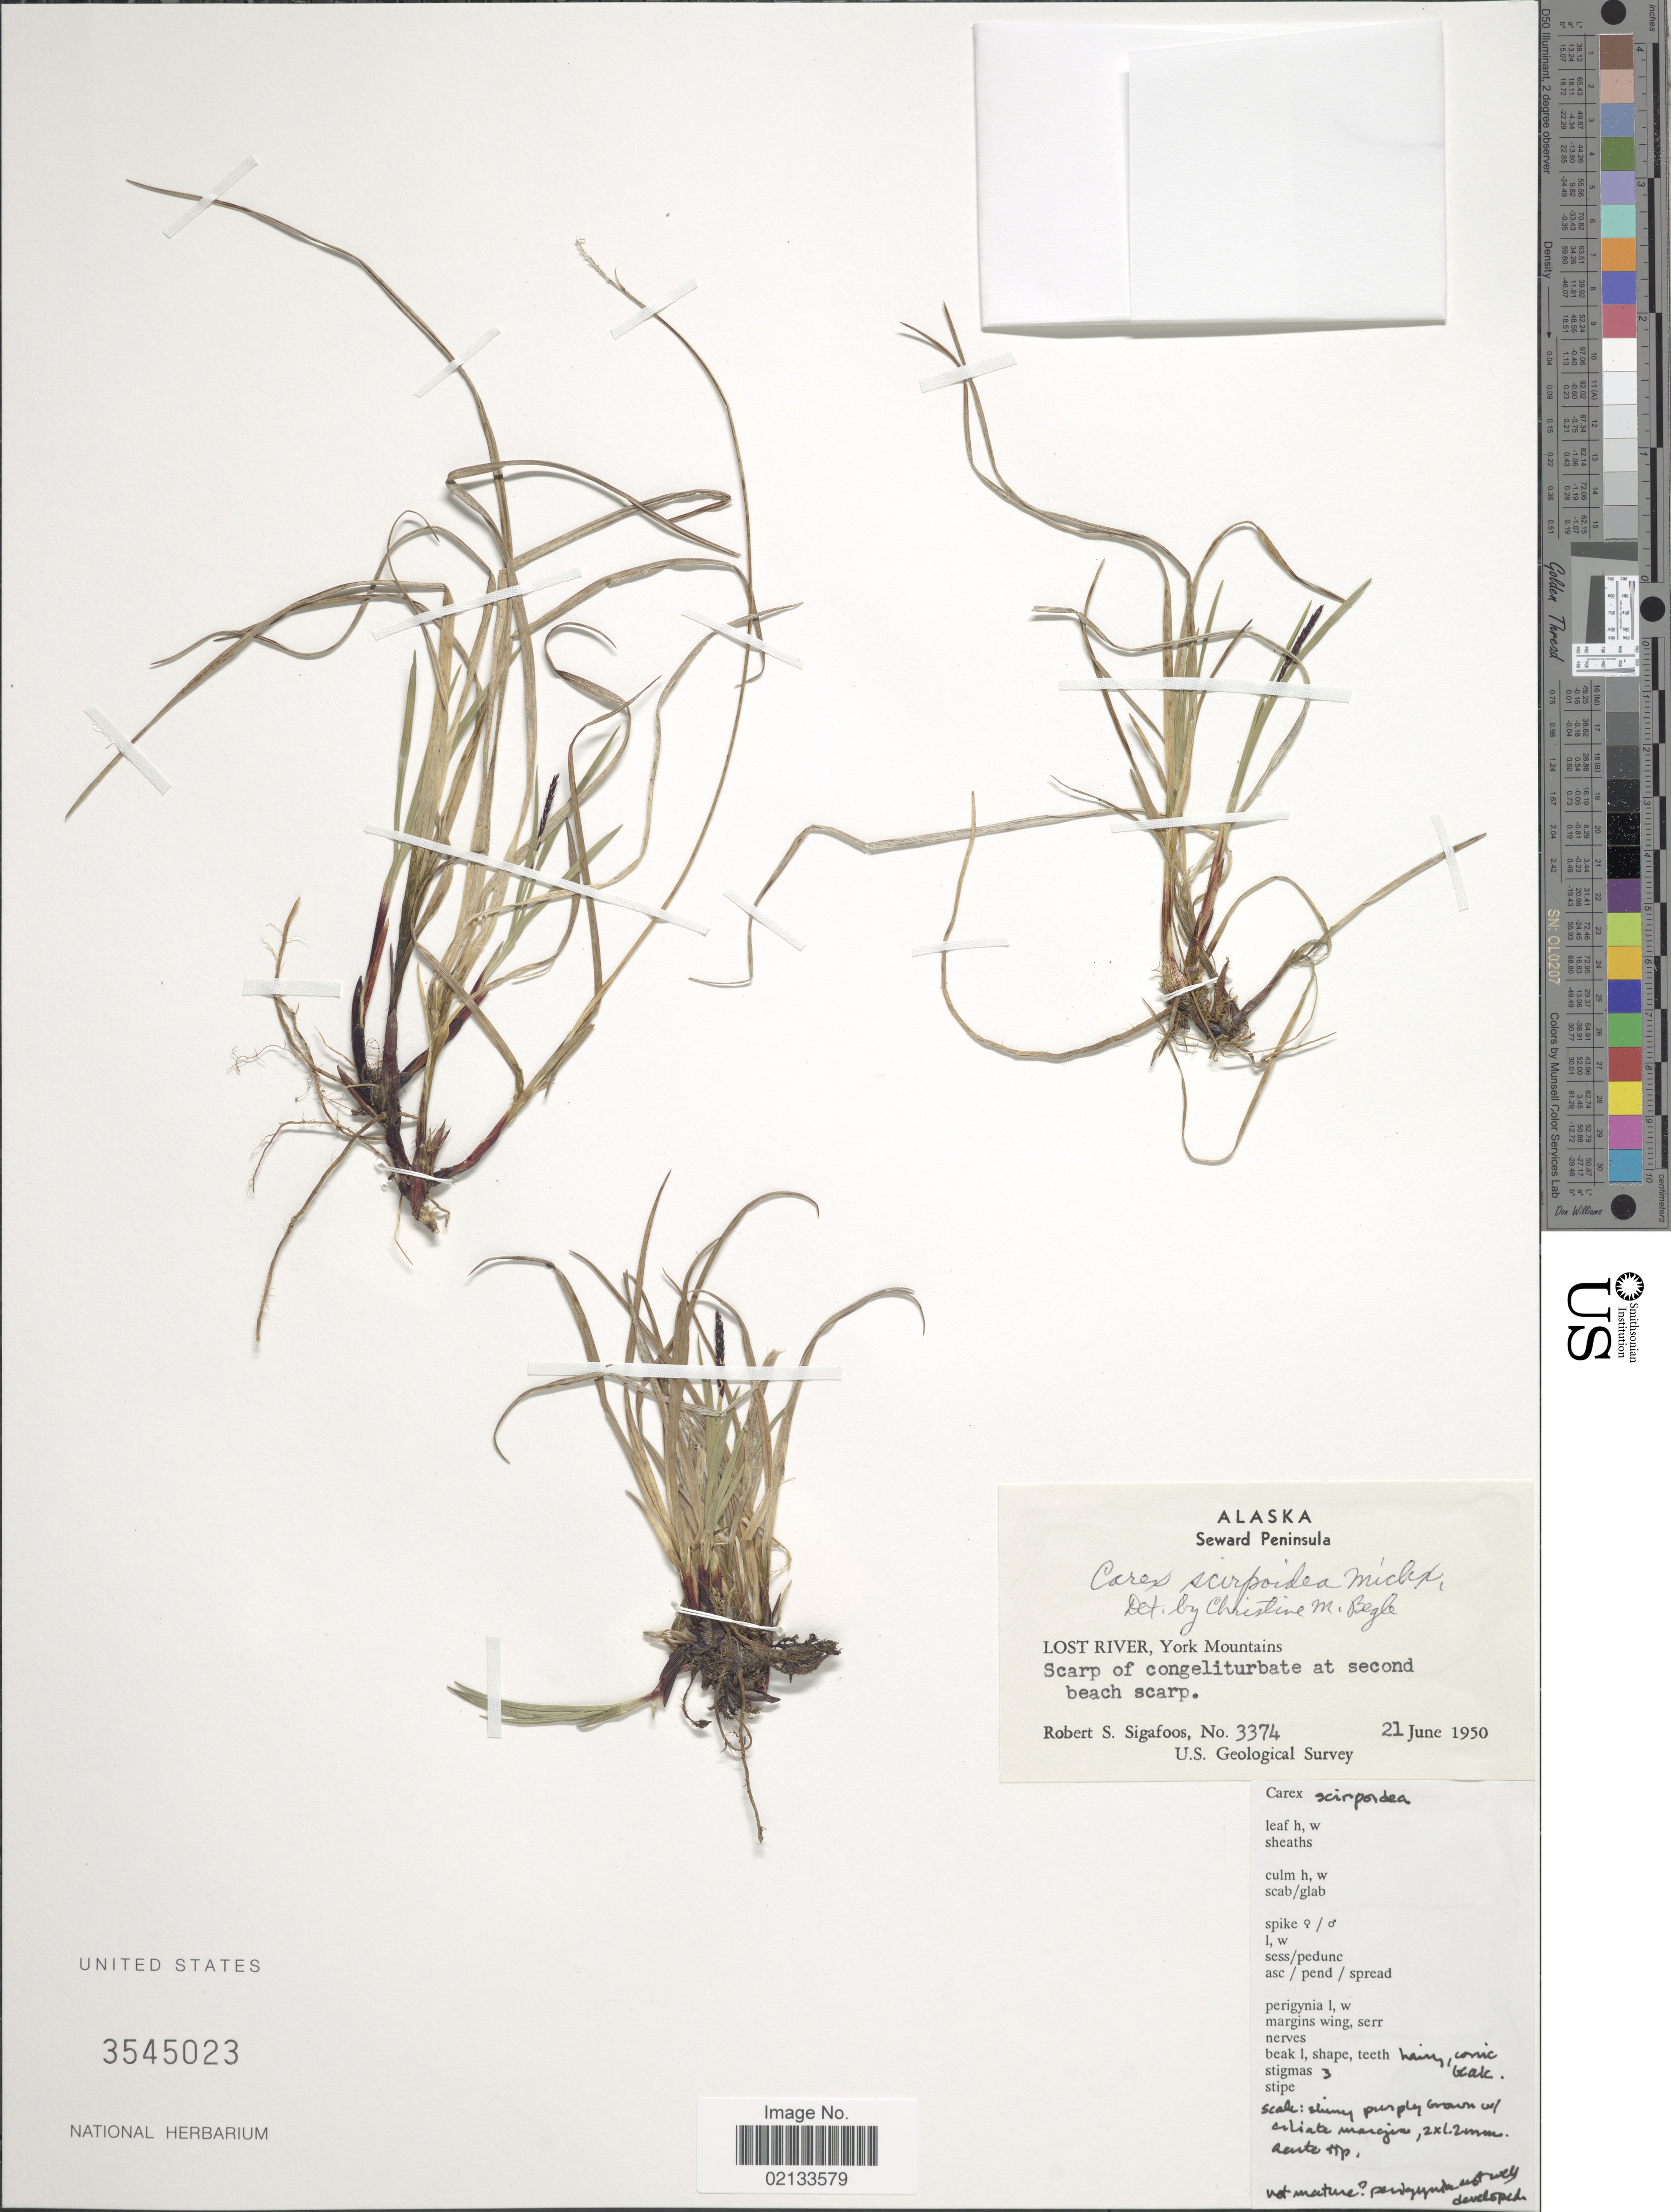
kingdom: Plantae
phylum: Tracheophyta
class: Liliopsida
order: Poales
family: Cyperaceae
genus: Carex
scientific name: Carex scirpoidea subsp. scirpoidea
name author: Michx.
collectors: R. Sigafoos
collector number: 3374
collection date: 1950-06-21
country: United States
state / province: Alaska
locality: Seward Peninsula, Lost River, York Mountains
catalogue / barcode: US 3545023